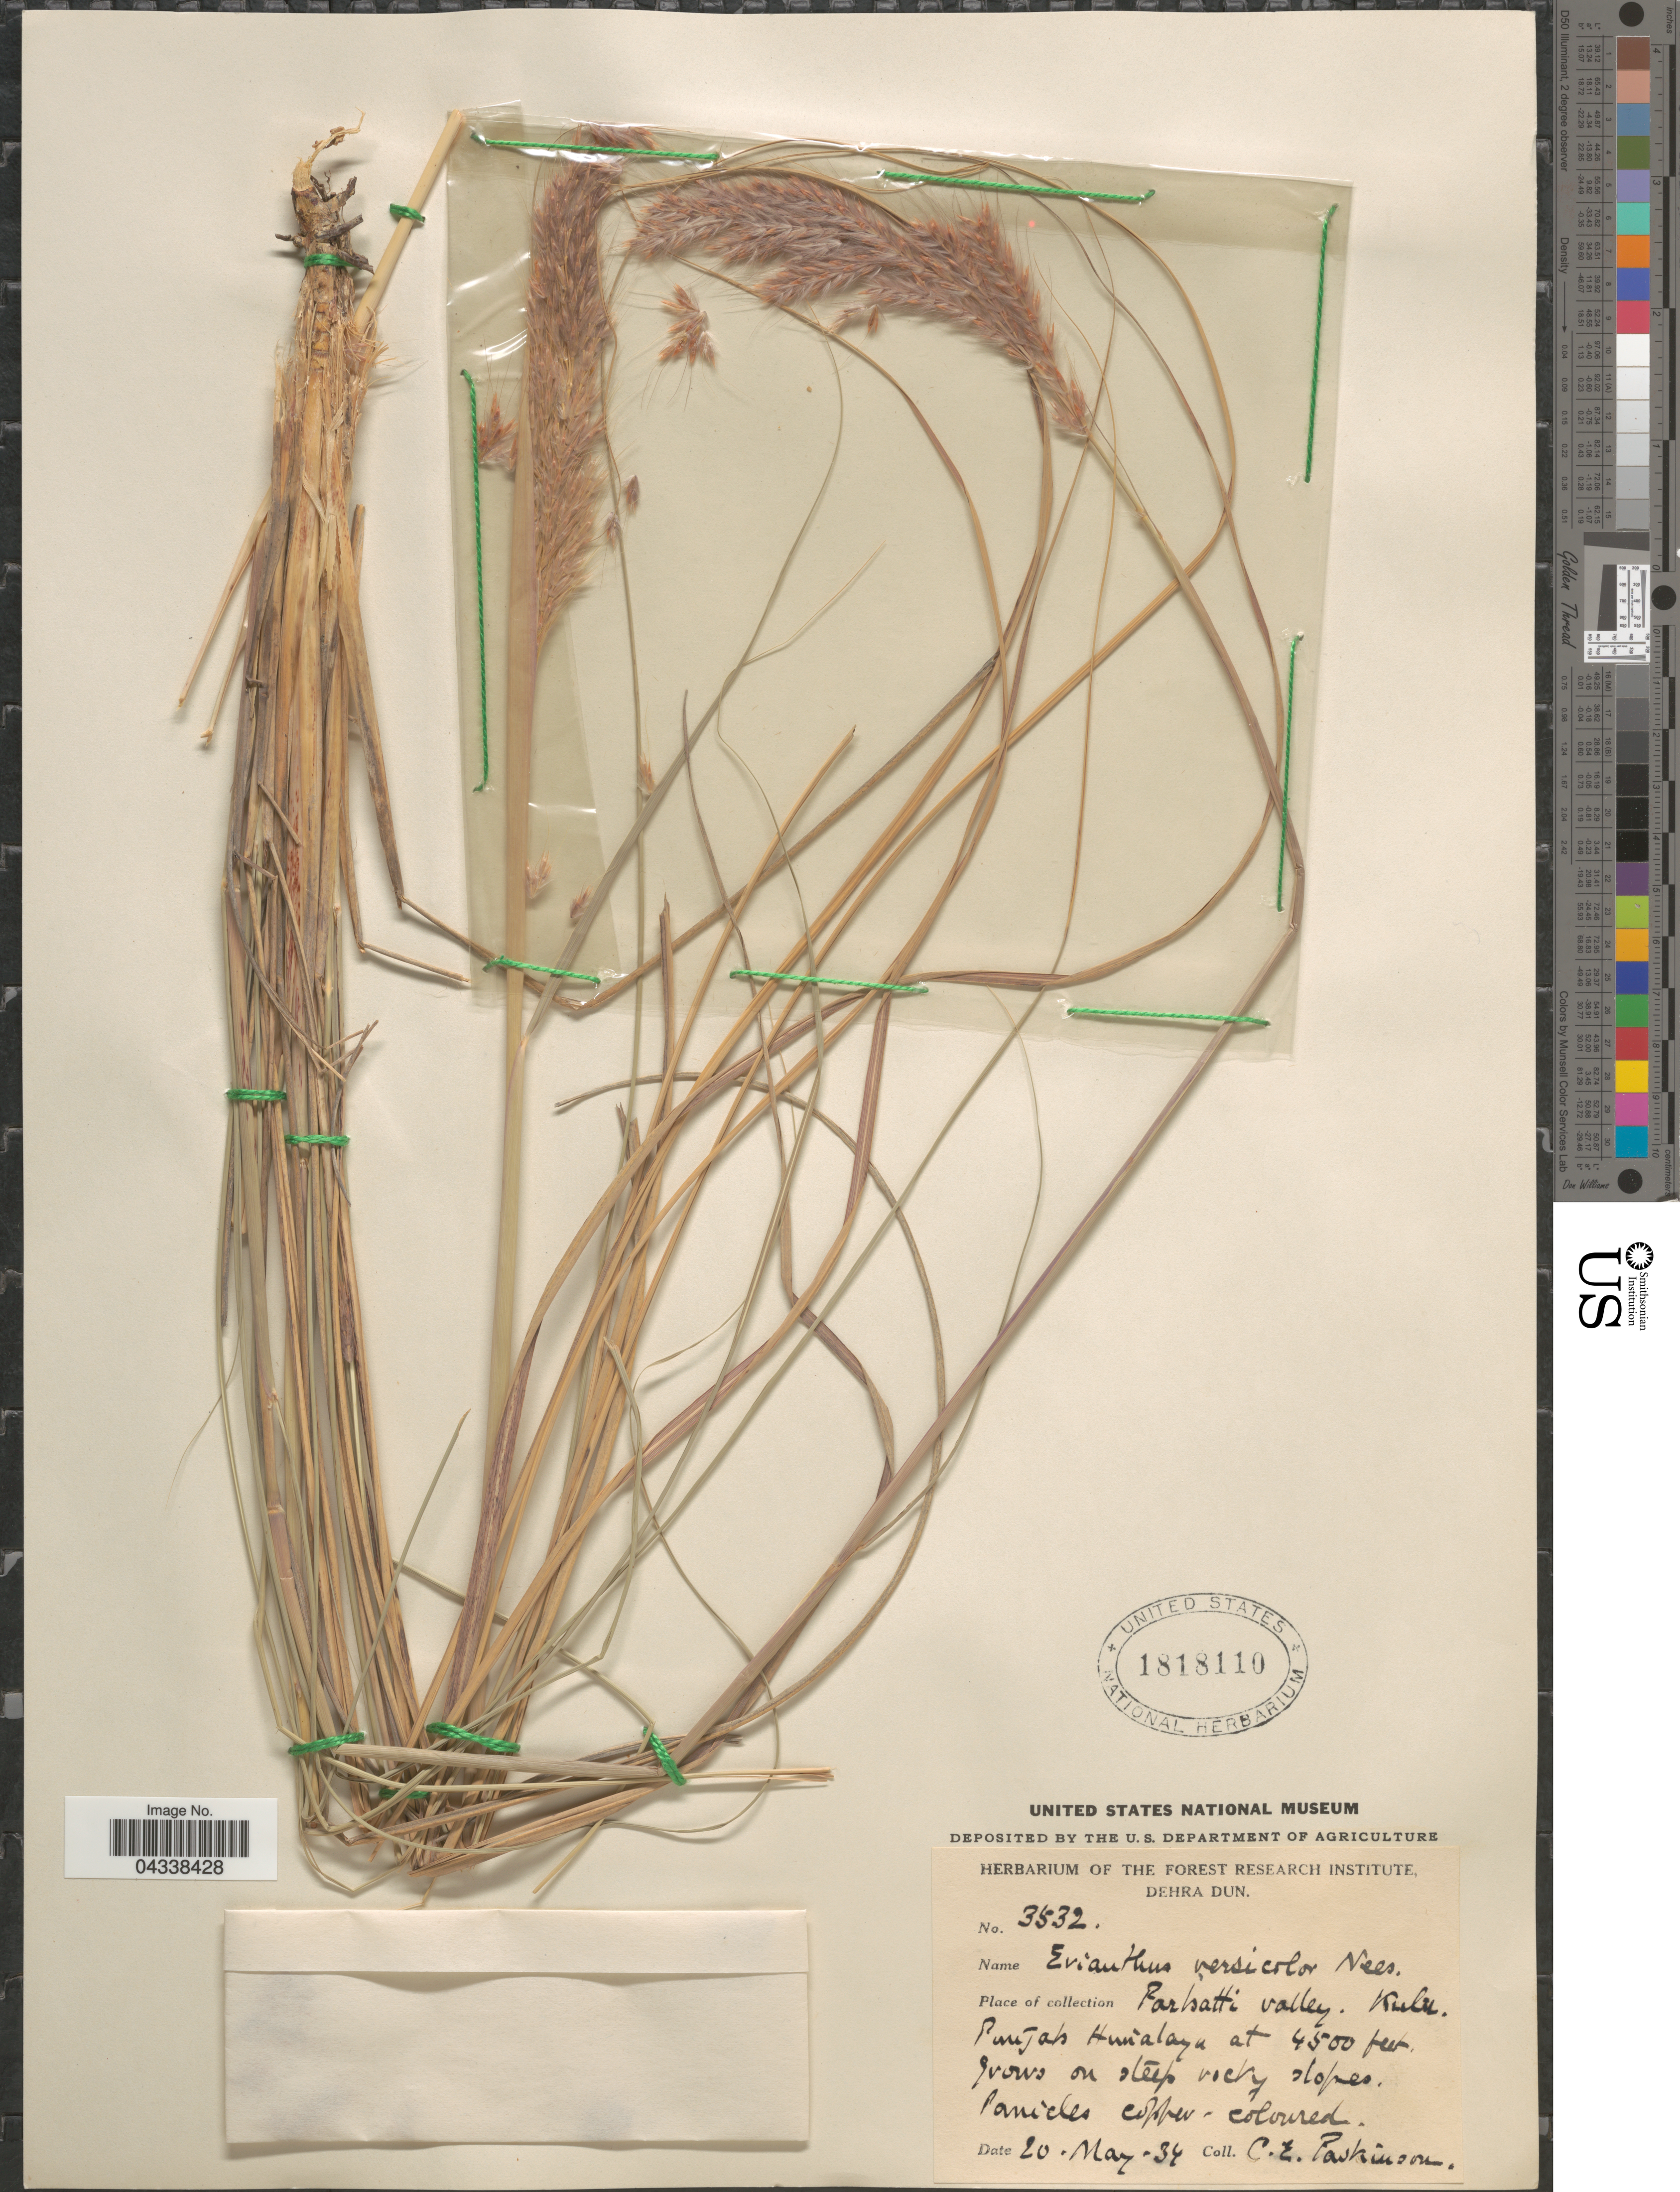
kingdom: Plantae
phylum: Tracheophyta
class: Liliopsida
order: Poales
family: Poaceae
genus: Saccharum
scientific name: Saccharum rufipilum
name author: Steud.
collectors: C. E. Parkinson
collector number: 3532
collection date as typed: Transcribed d/m/y: 20/5/34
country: India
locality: Parhatti valley. Kulu Punjab Himalaya.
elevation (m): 1372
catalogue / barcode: US 1818110